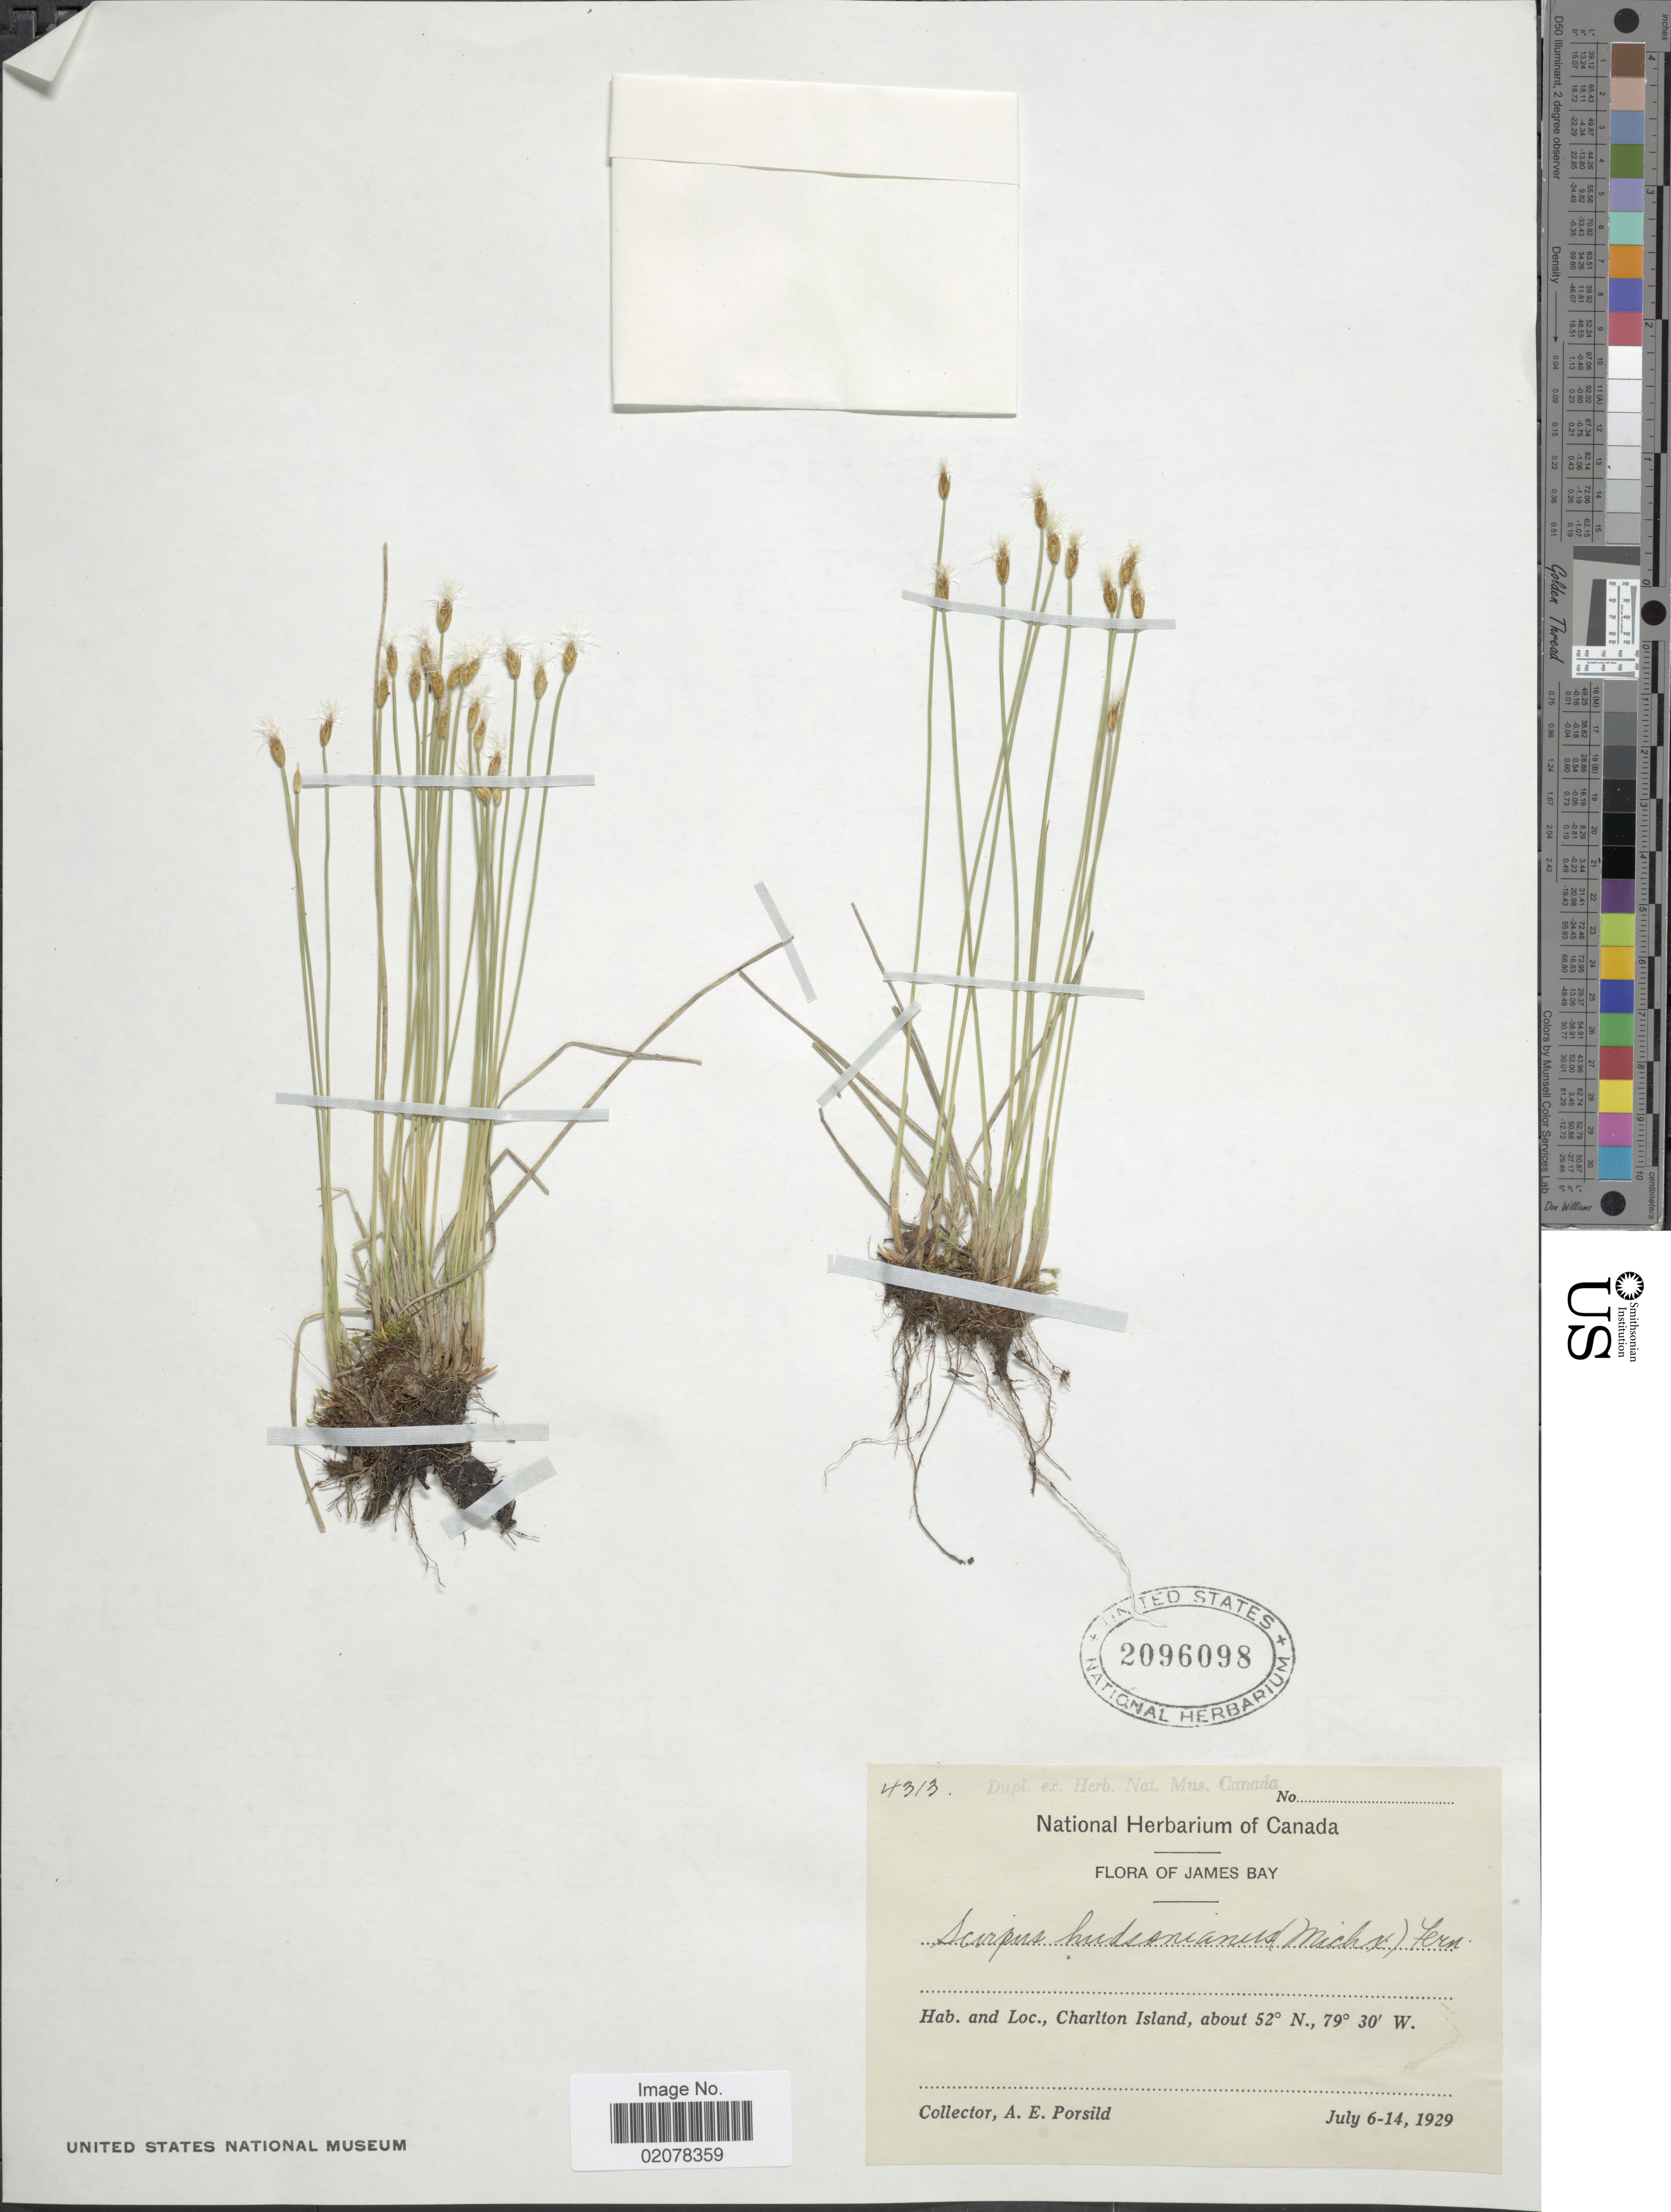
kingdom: Plantae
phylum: Tracheophyta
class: Liliopsida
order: Poales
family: Cyperaceae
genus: Trichophorum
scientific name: Trichophorum alpinum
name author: (L.) Pers.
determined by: Strong, M. T., (US), Smithsonian Institution - National Museum of Natural History (UNITED STATES)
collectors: A. E. Porsild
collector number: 4313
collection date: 1929-07-06/1929-07-14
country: Canada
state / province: British Columbia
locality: Charlton Island, James Bay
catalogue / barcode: US 2096098